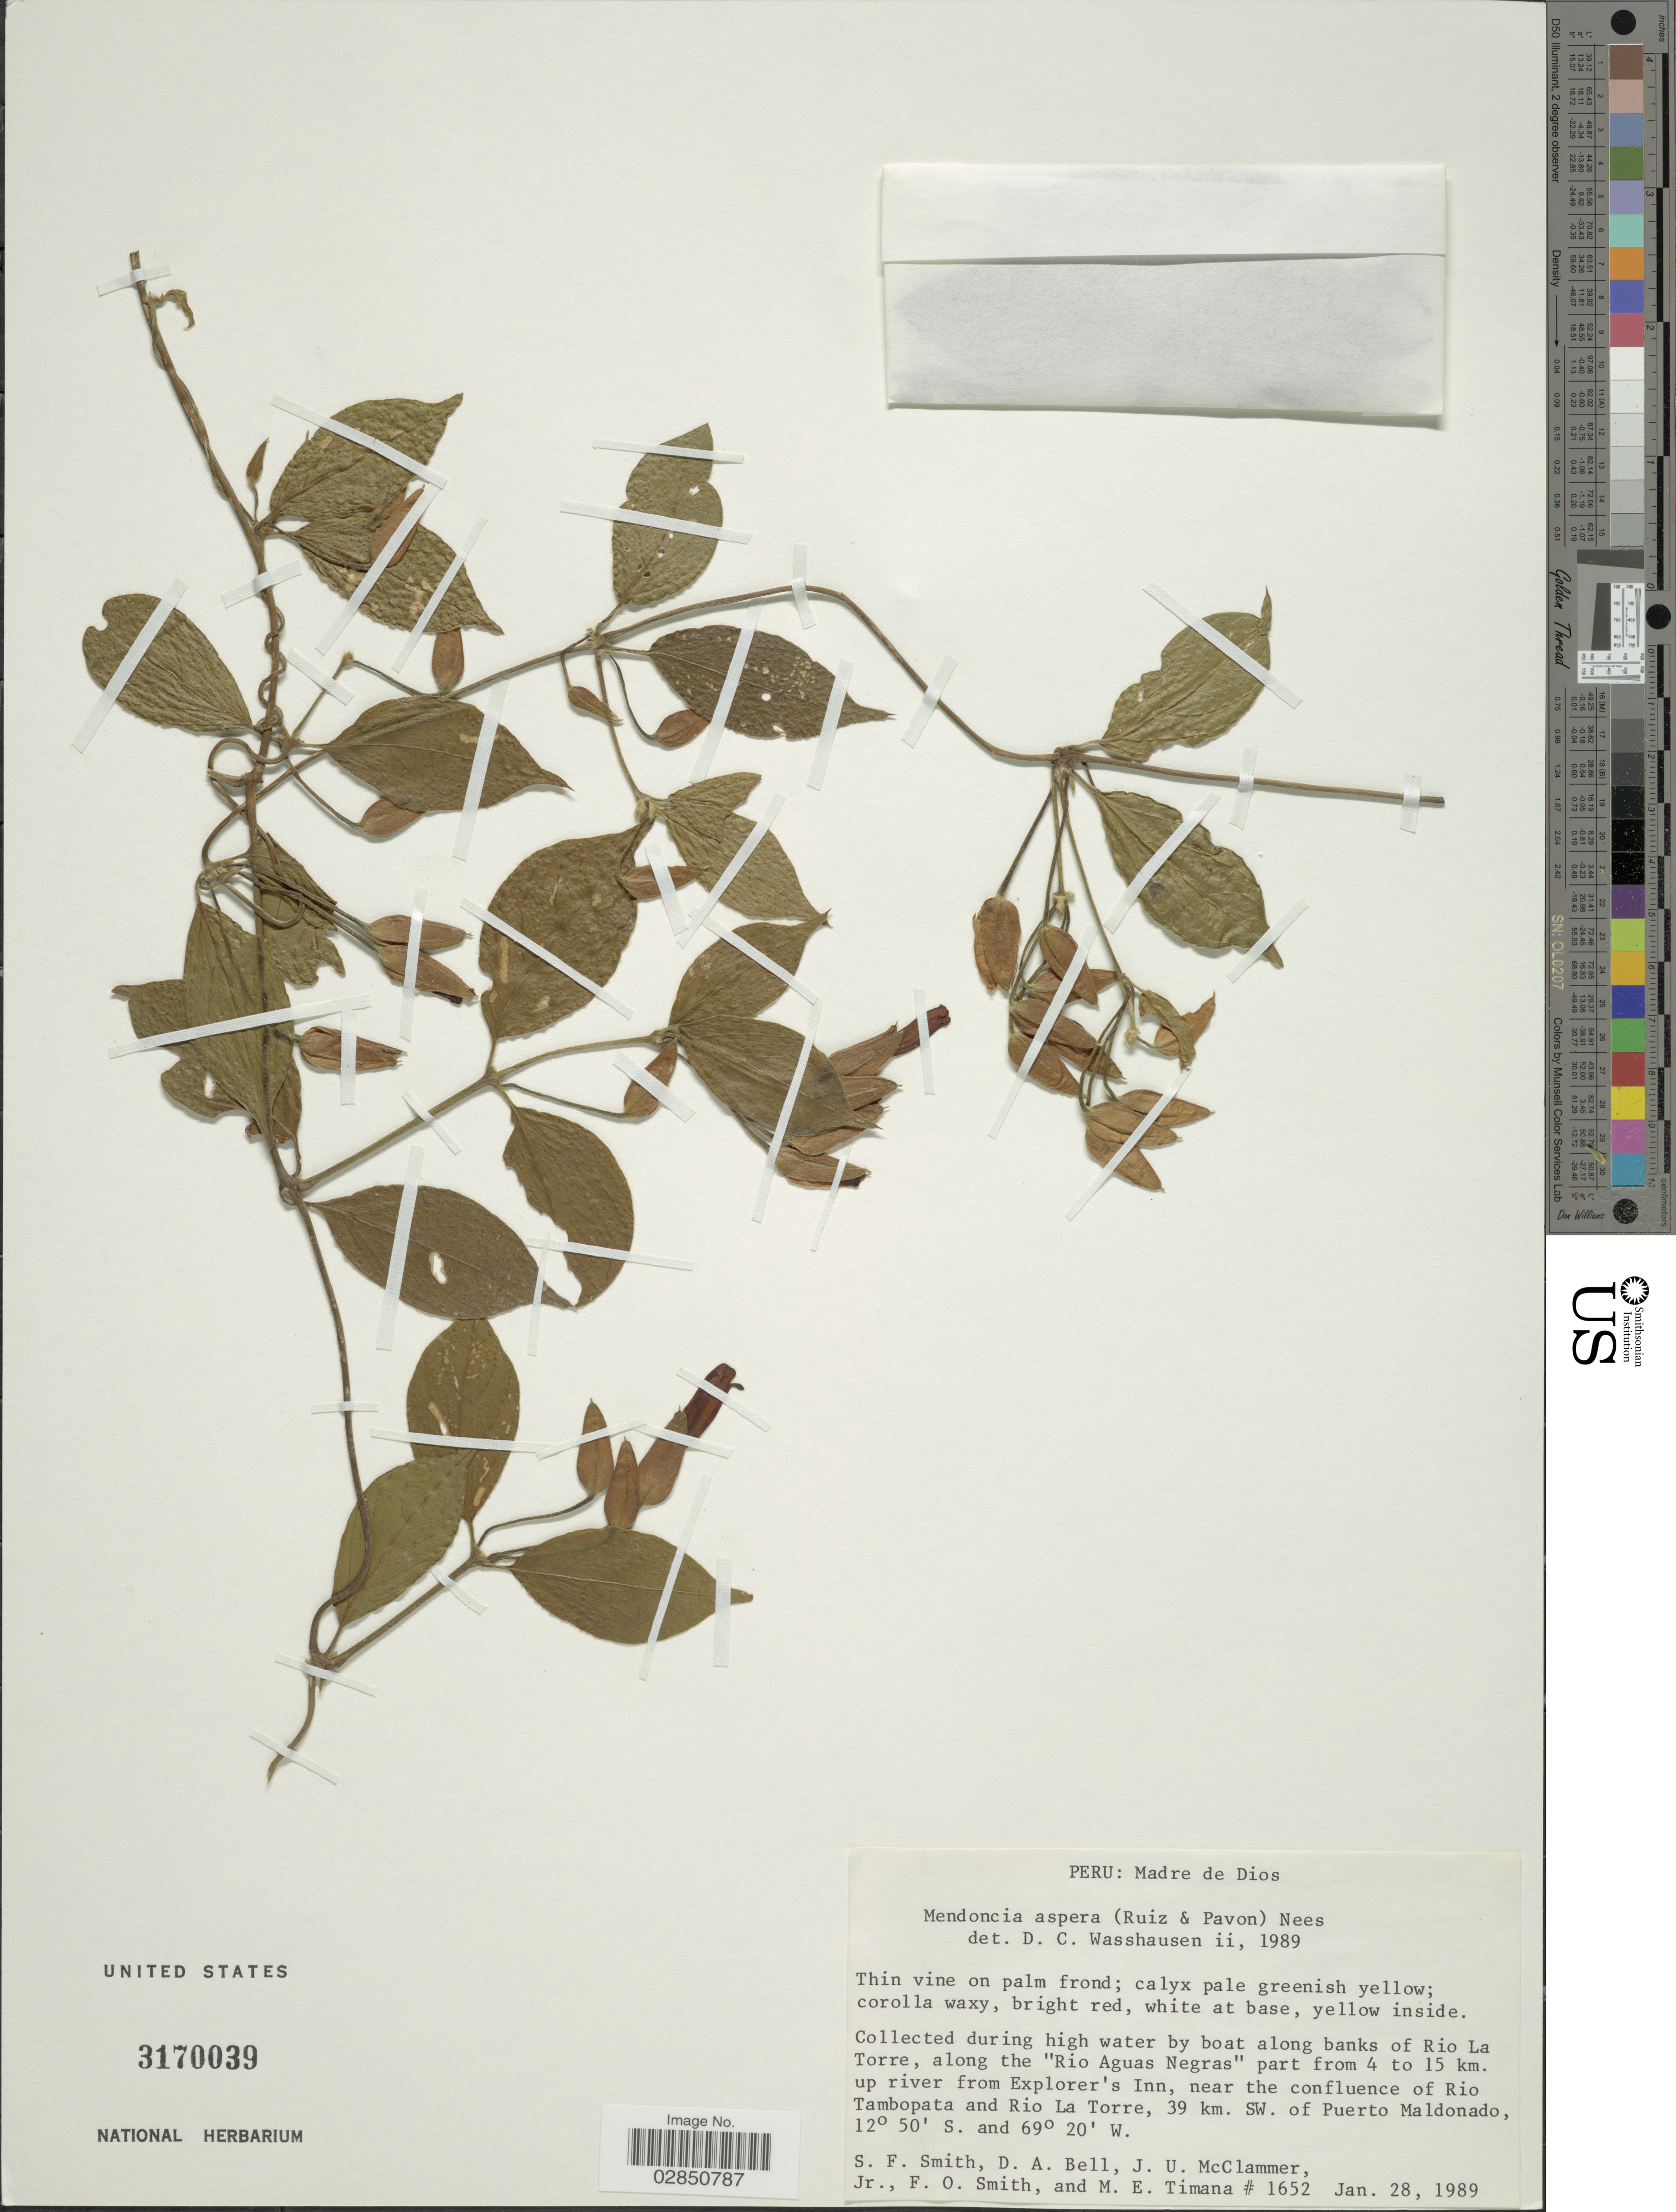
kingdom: Plantae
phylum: Tracheophyta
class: Magnoliopsida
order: Lamiales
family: Acanthaceae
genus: Mendoncia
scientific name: Mendoncia aspera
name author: (Ruiz & Pav.) Nees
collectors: S.F. Smith, D. A. Bell, J. McClammer Jr. & F. Smith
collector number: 1652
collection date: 1989-01-28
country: Peru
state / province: Madre de Dios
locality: During high water by boat along banks of Rio La Torre, along the "Rio Aguas Negras"part from 4 to 15 km. up river from Explorer's Inn, near the confluence of Rio Tambopata and Rio La Torre, 39 km. SW. of Puerto Maldonado.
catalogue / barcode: US 3170039